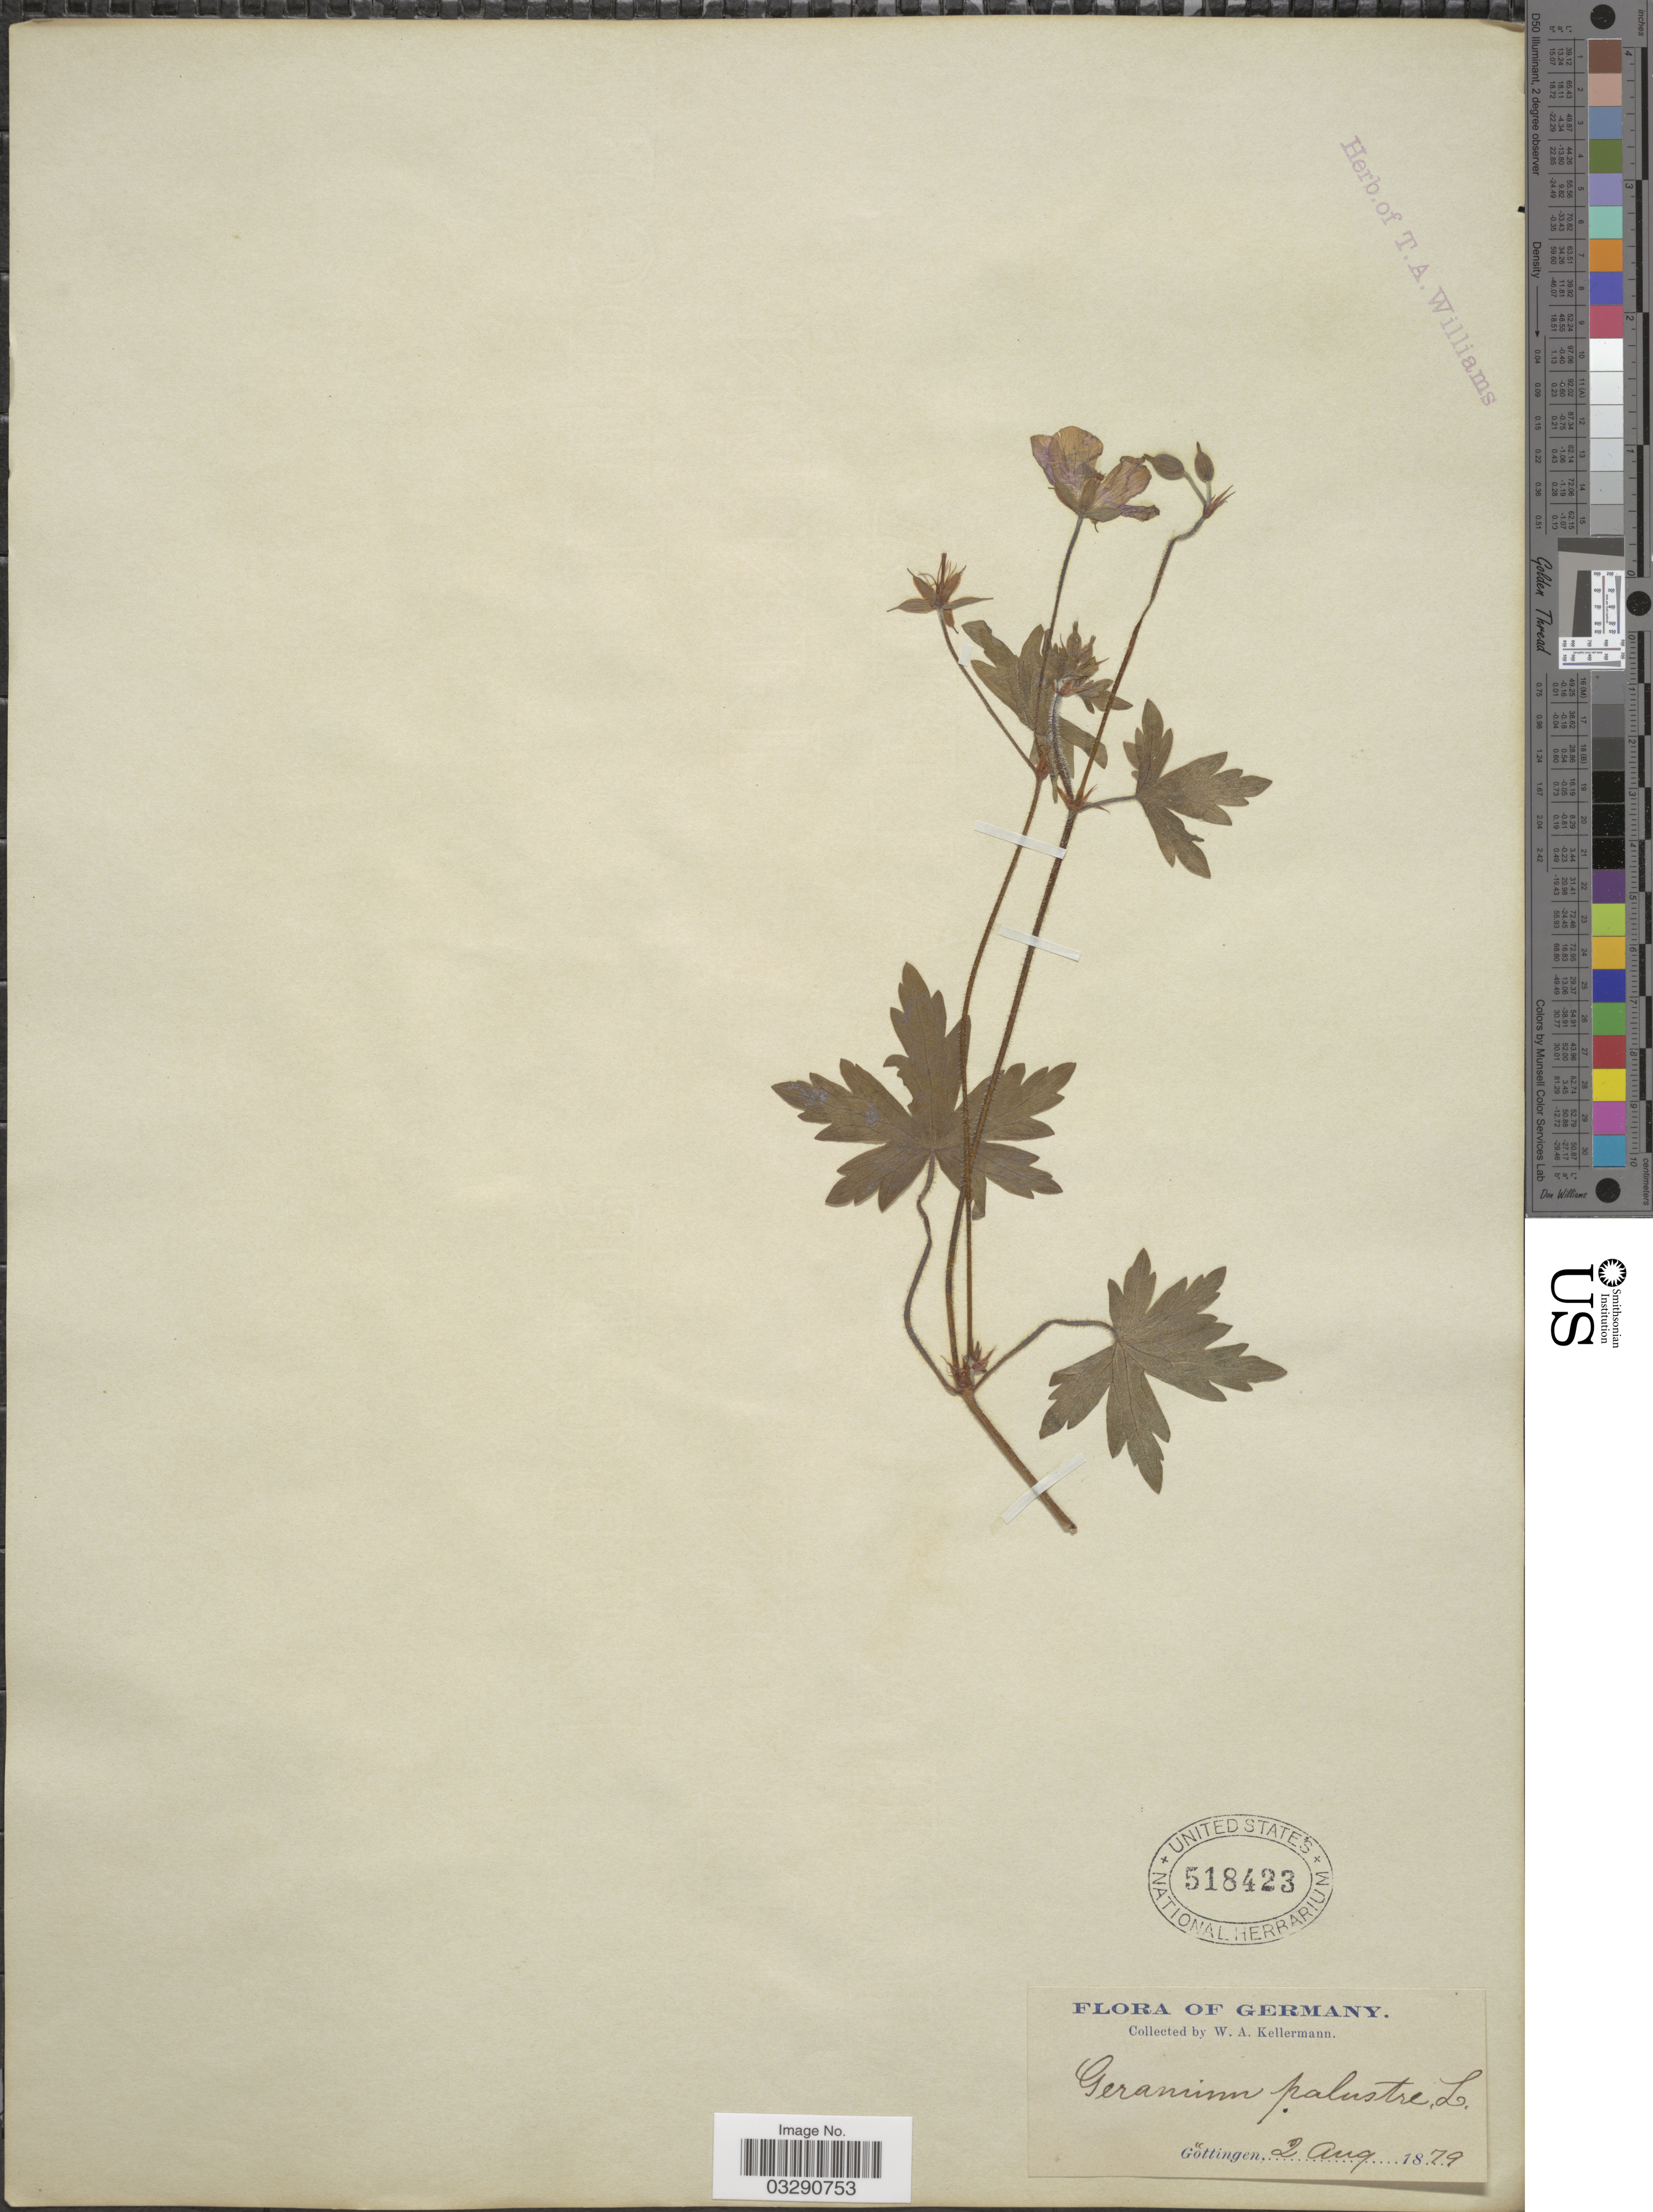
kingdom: Plantae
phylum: Tracheophyta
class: Magnoliopsida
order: Geraniales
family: Geraniaceae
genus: Geranium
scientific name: Geranium palustre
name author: L.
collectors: W. Kellerman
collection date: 1879-08-02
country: Germany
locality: Göttingen.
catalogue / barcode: US 518423